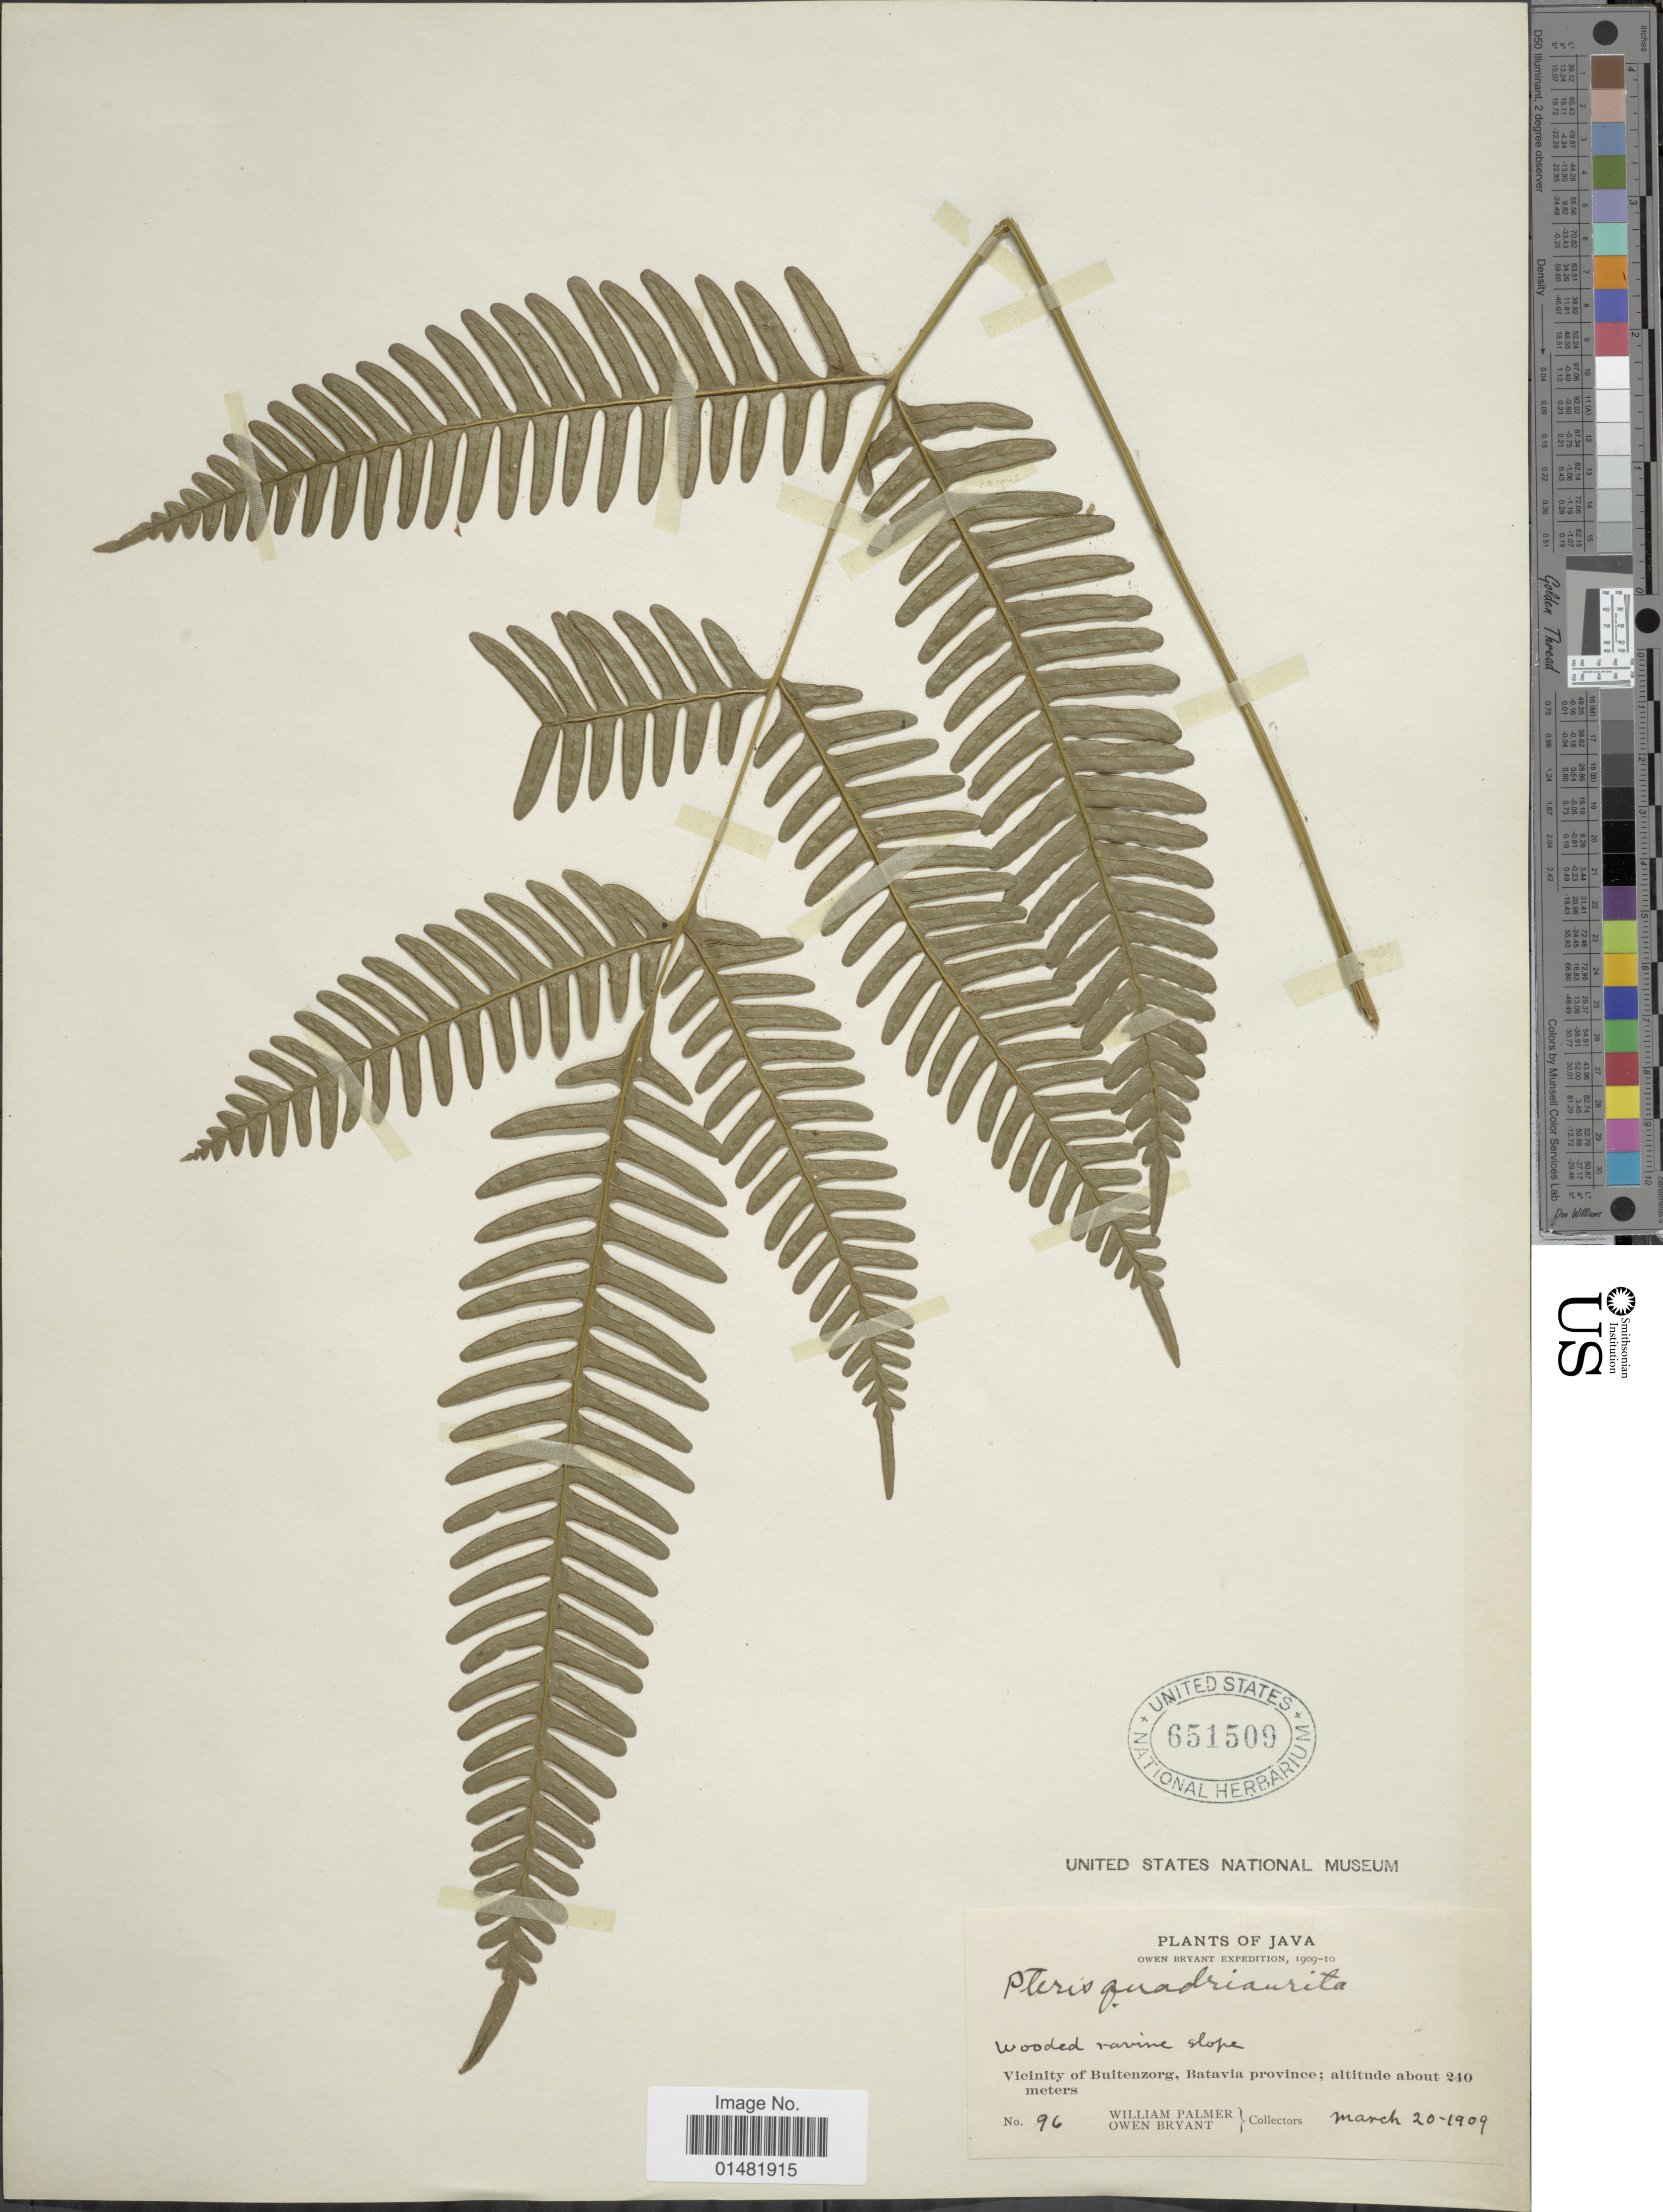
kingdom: Plantae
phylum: Tracheophyta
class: Polypodiopsida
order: Polypodiales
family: Pteridaceae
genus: Pteris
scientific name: Pteris quadriaurita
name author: Retz.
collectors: W. Palmer & O. Bryant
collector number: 96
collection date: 1909-03-20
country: Indonesia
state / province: Java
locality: Vicinity of Buitenzorg, Batavia province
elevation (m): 240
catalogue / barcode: US 651509